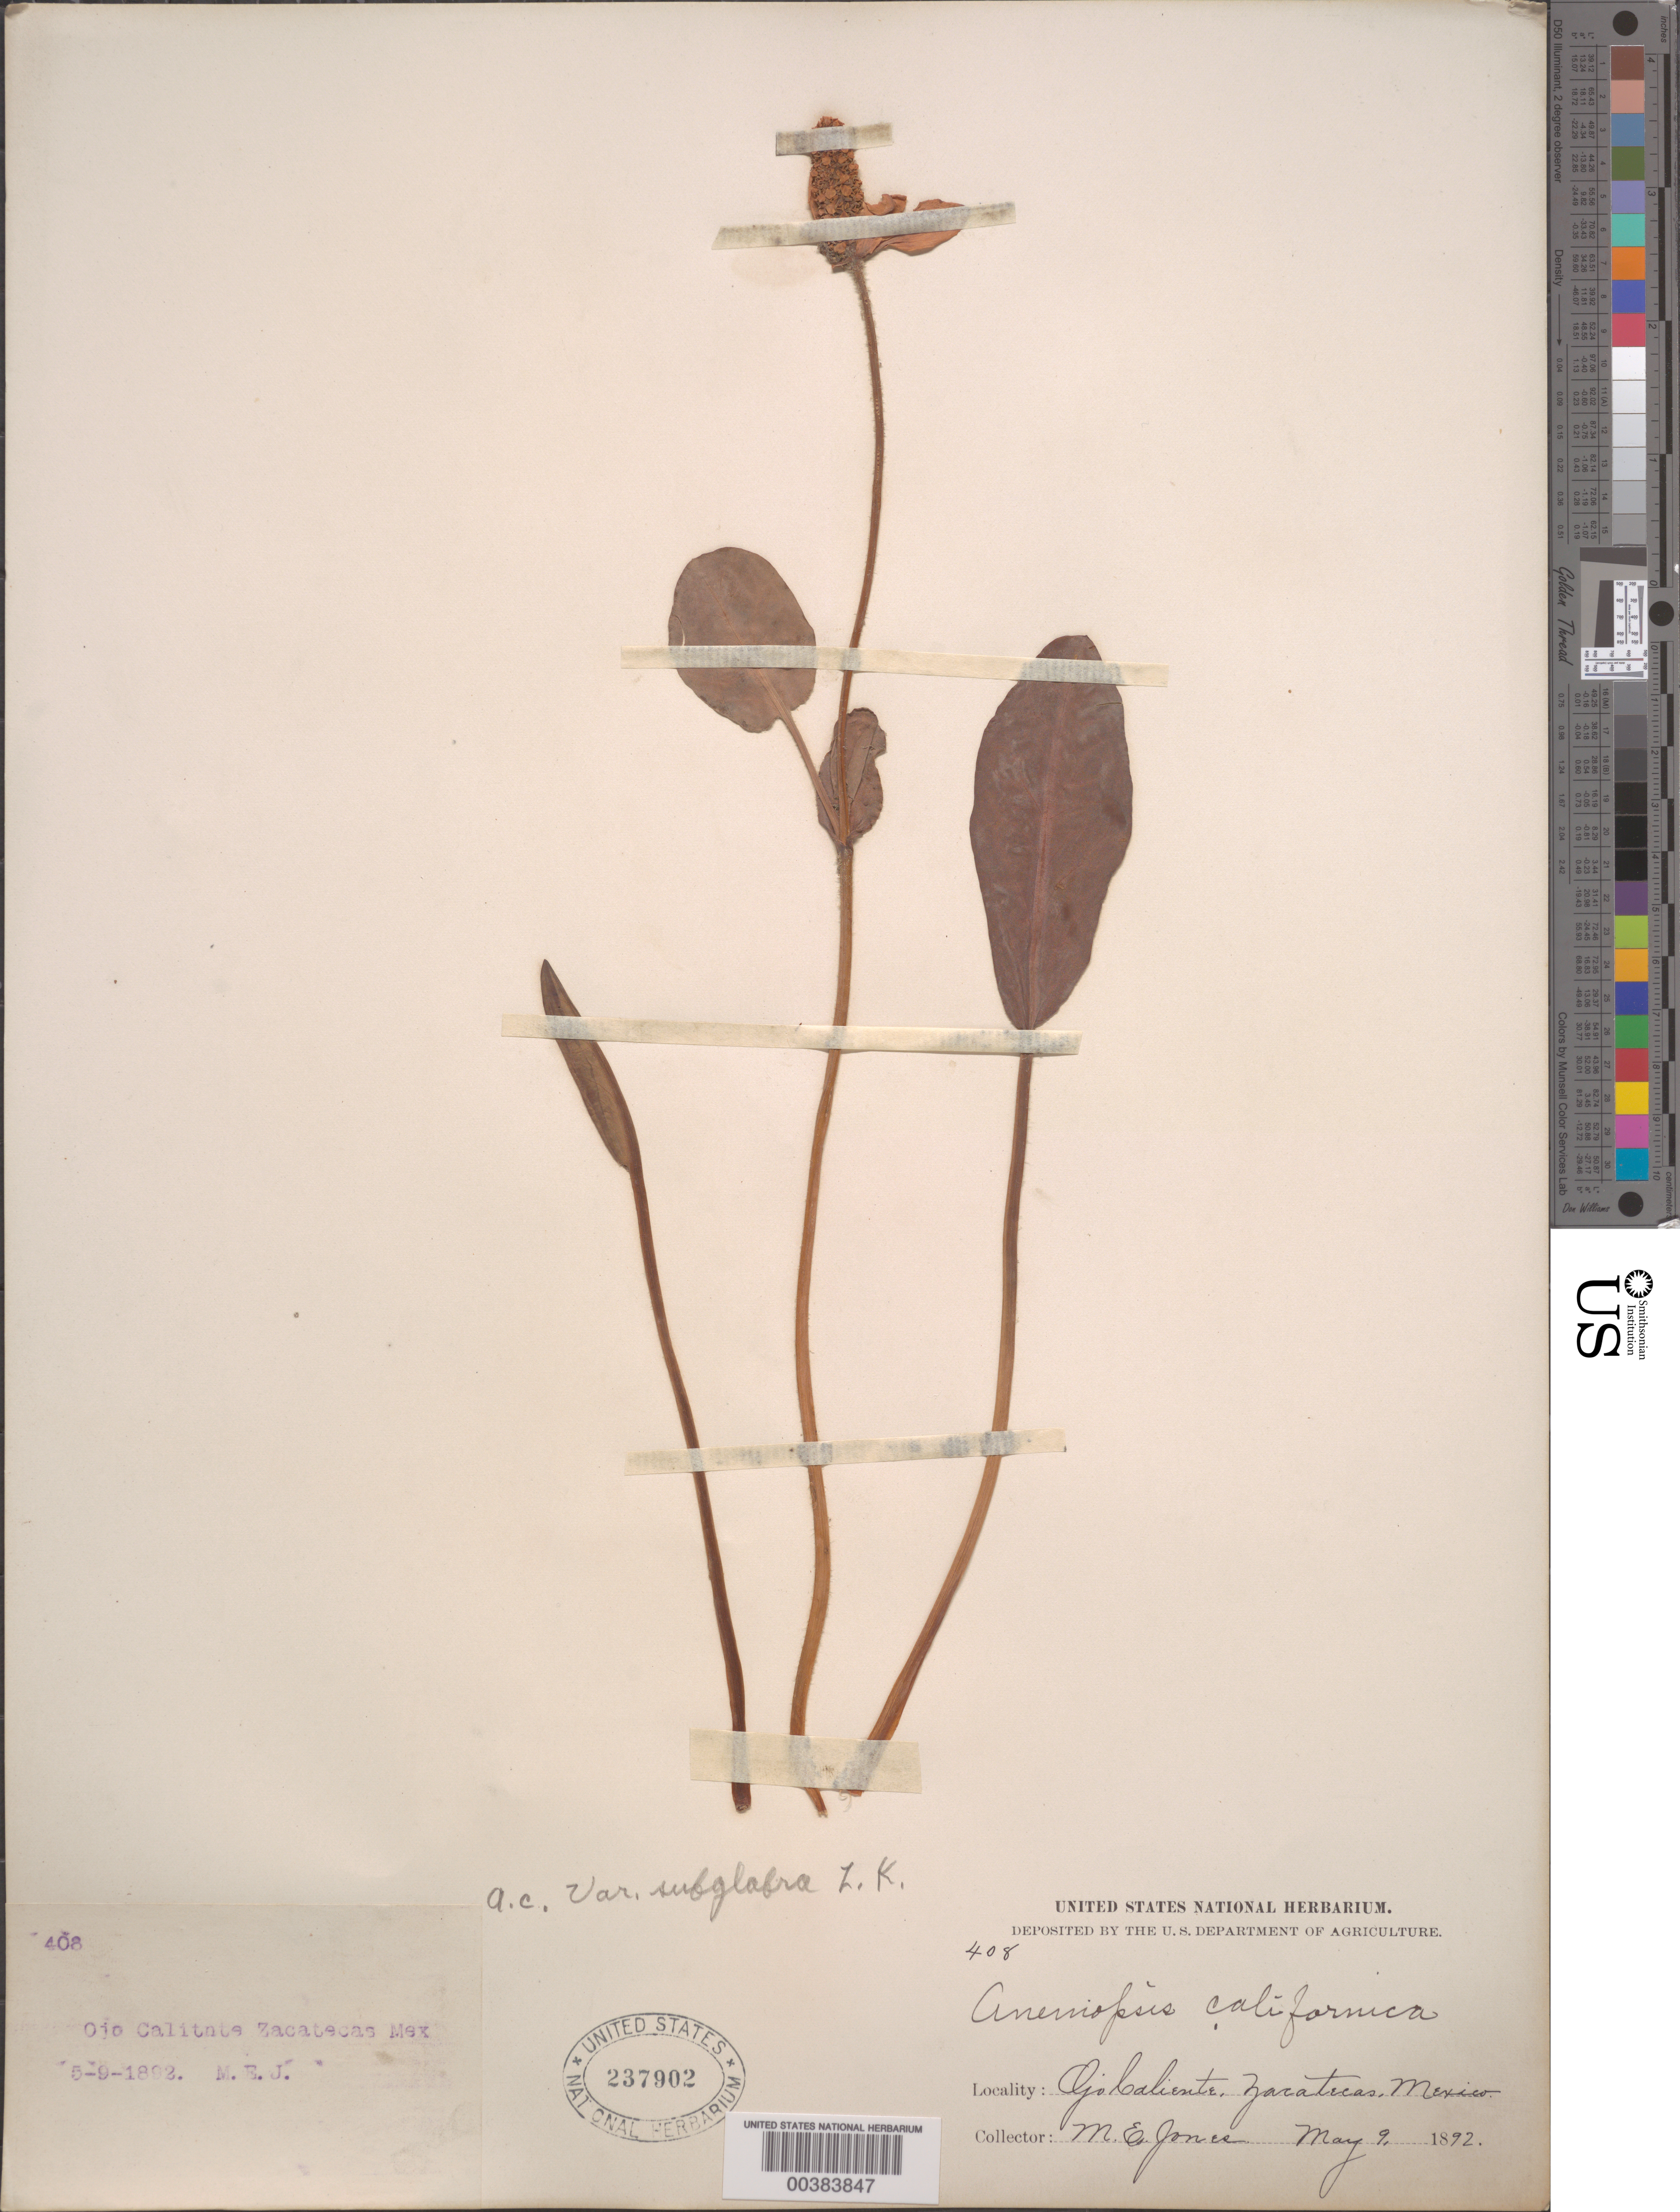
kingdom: Plantae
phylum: Tracheophyta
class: Magnoliopsida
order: Piperales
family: Saururaceae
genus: Anemopsis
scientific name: Anemopsis californica var. subglabra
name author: Kelso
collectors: M. E. Jones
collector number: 408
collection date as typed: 09 May 1892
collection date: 1892-05-09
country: Mexico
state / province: Zacatecas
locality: Ojo caliente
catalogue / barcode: US 237902